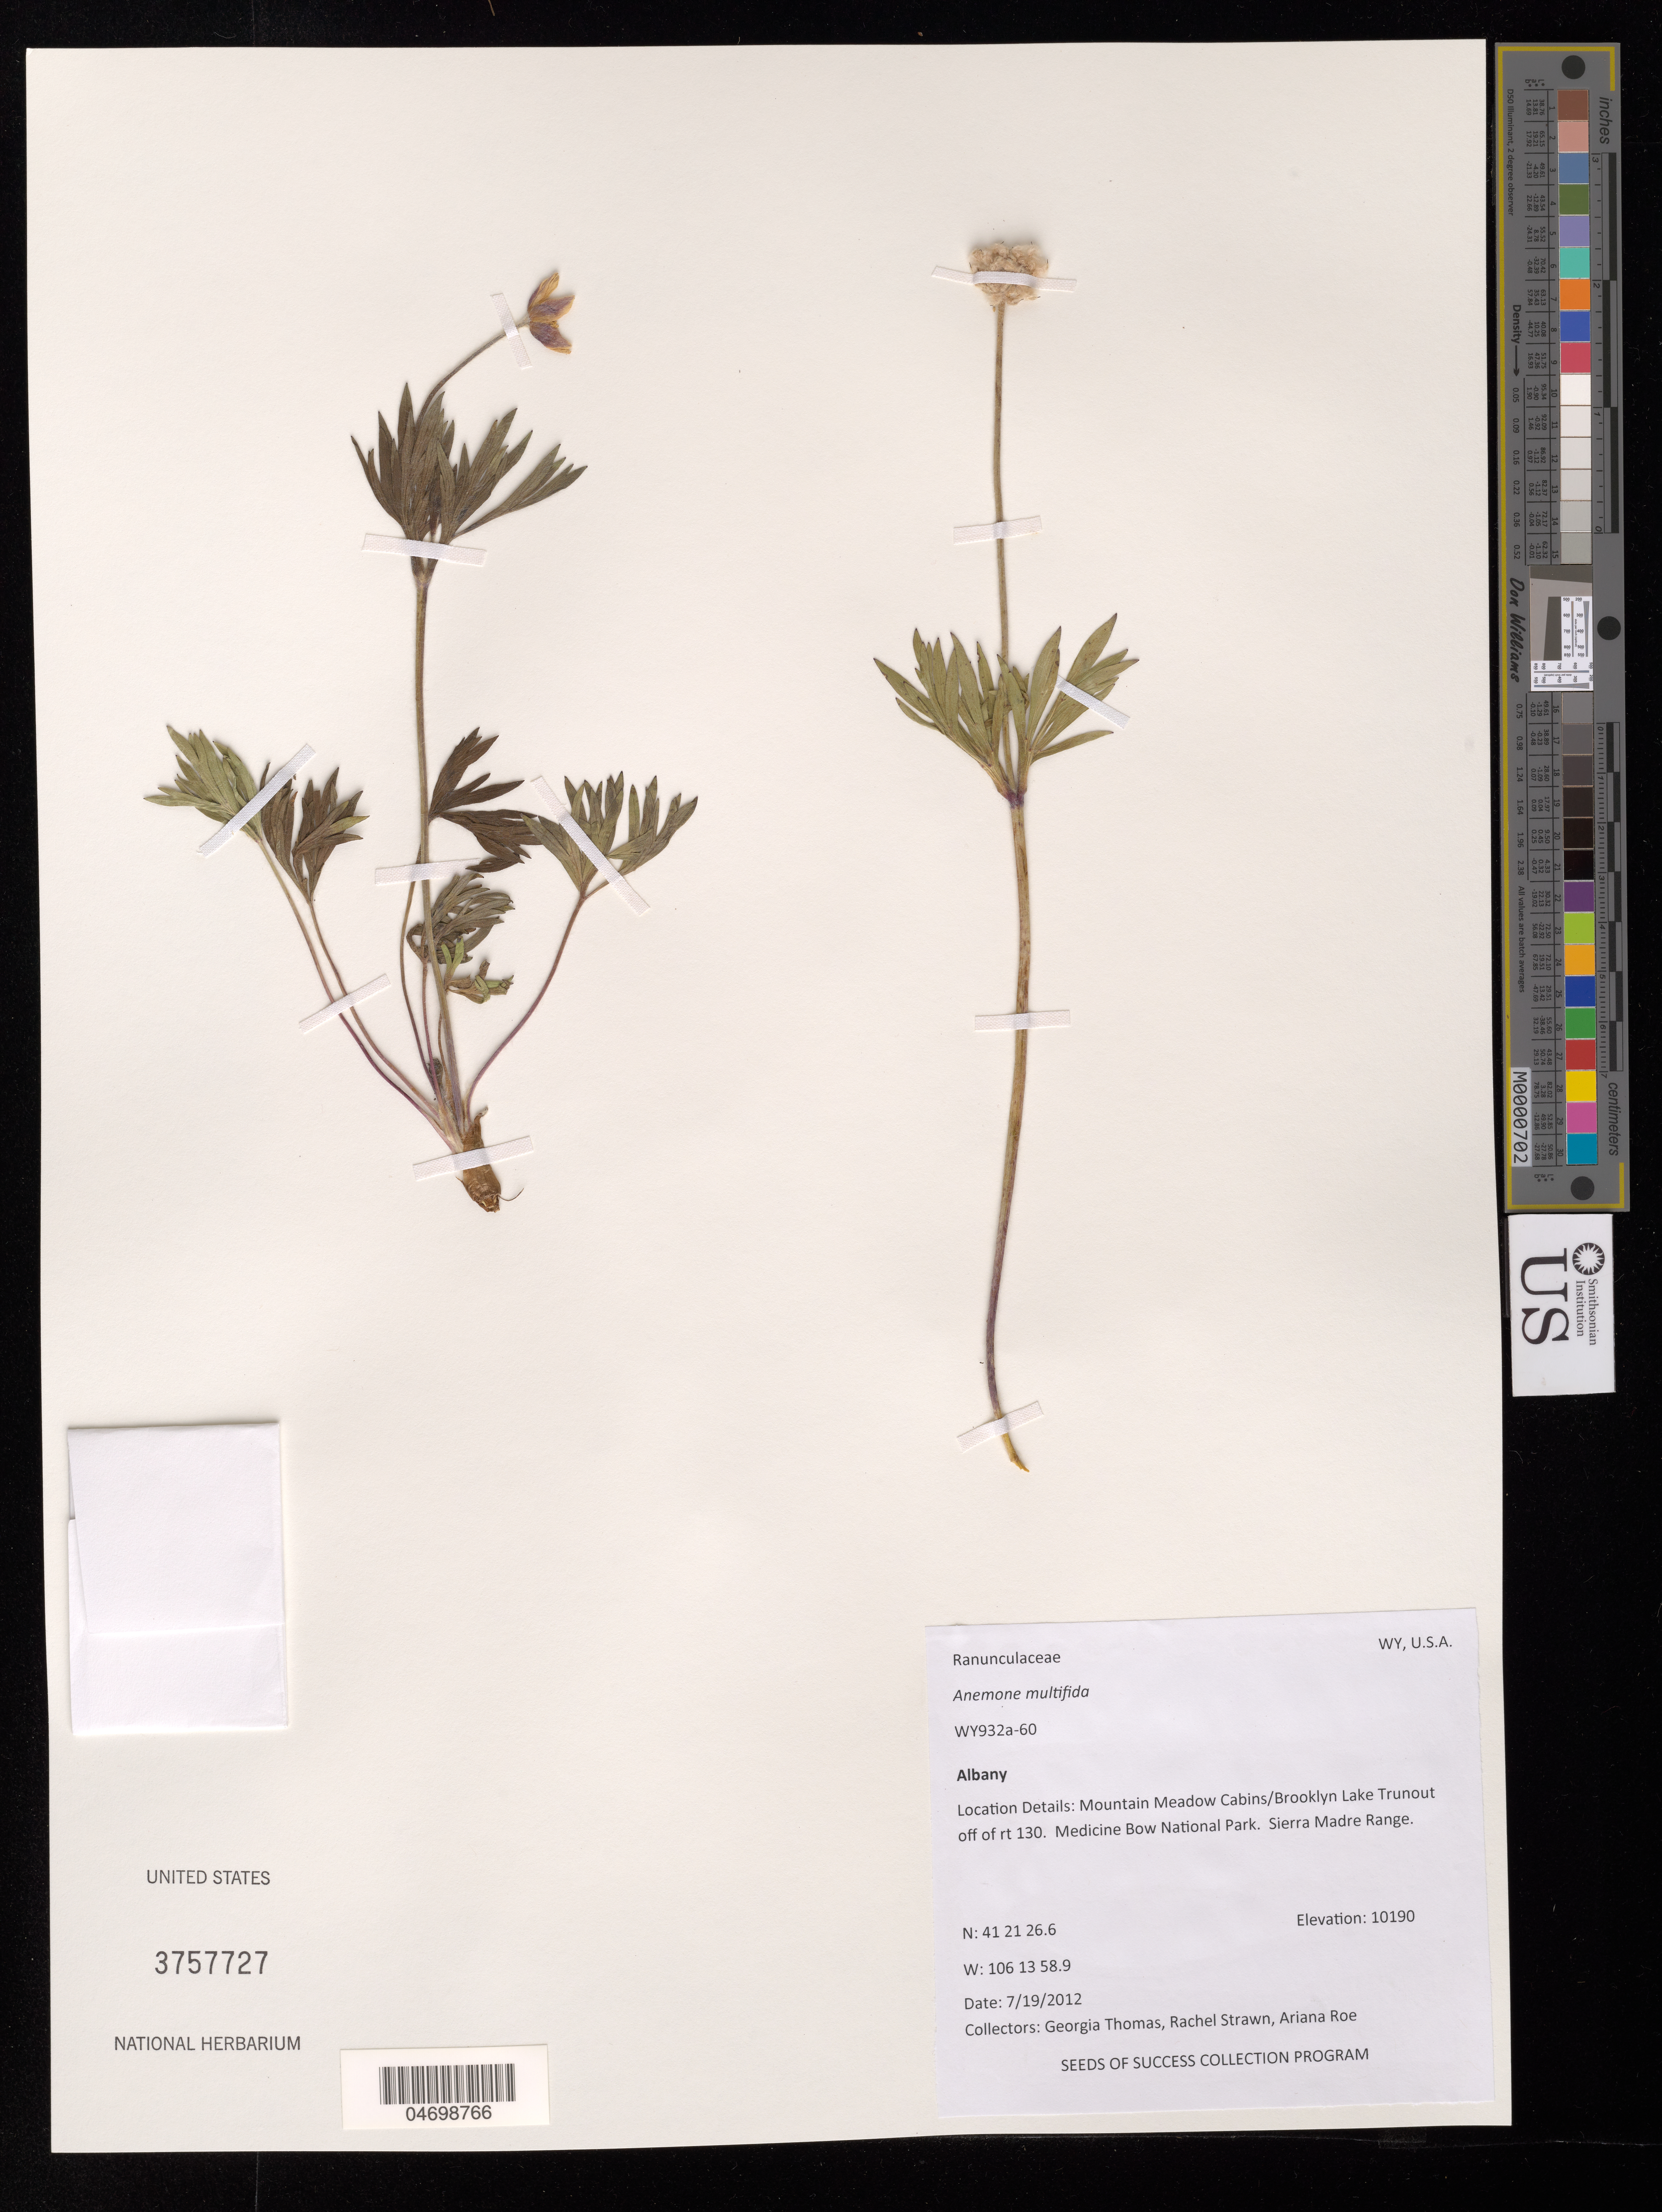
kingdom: Plantae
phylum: Tracheophyta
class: Magnoliopsida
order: Ranunculales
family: Ranunculaceae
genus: Anemone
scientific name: Anemone multifida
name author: Poir.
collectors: G. Thomas, R. Strawn & A. Roe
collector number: WY932A-60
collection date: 2012-07-19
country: United States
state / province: Wyoming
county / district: Albany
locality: Medicine Bow National Forest. Sierra Madre Range, Mountain Meadows Cabins/Brooklyn Lake Turnout off of Rt 130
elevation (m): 3106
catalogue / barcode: US 3757727